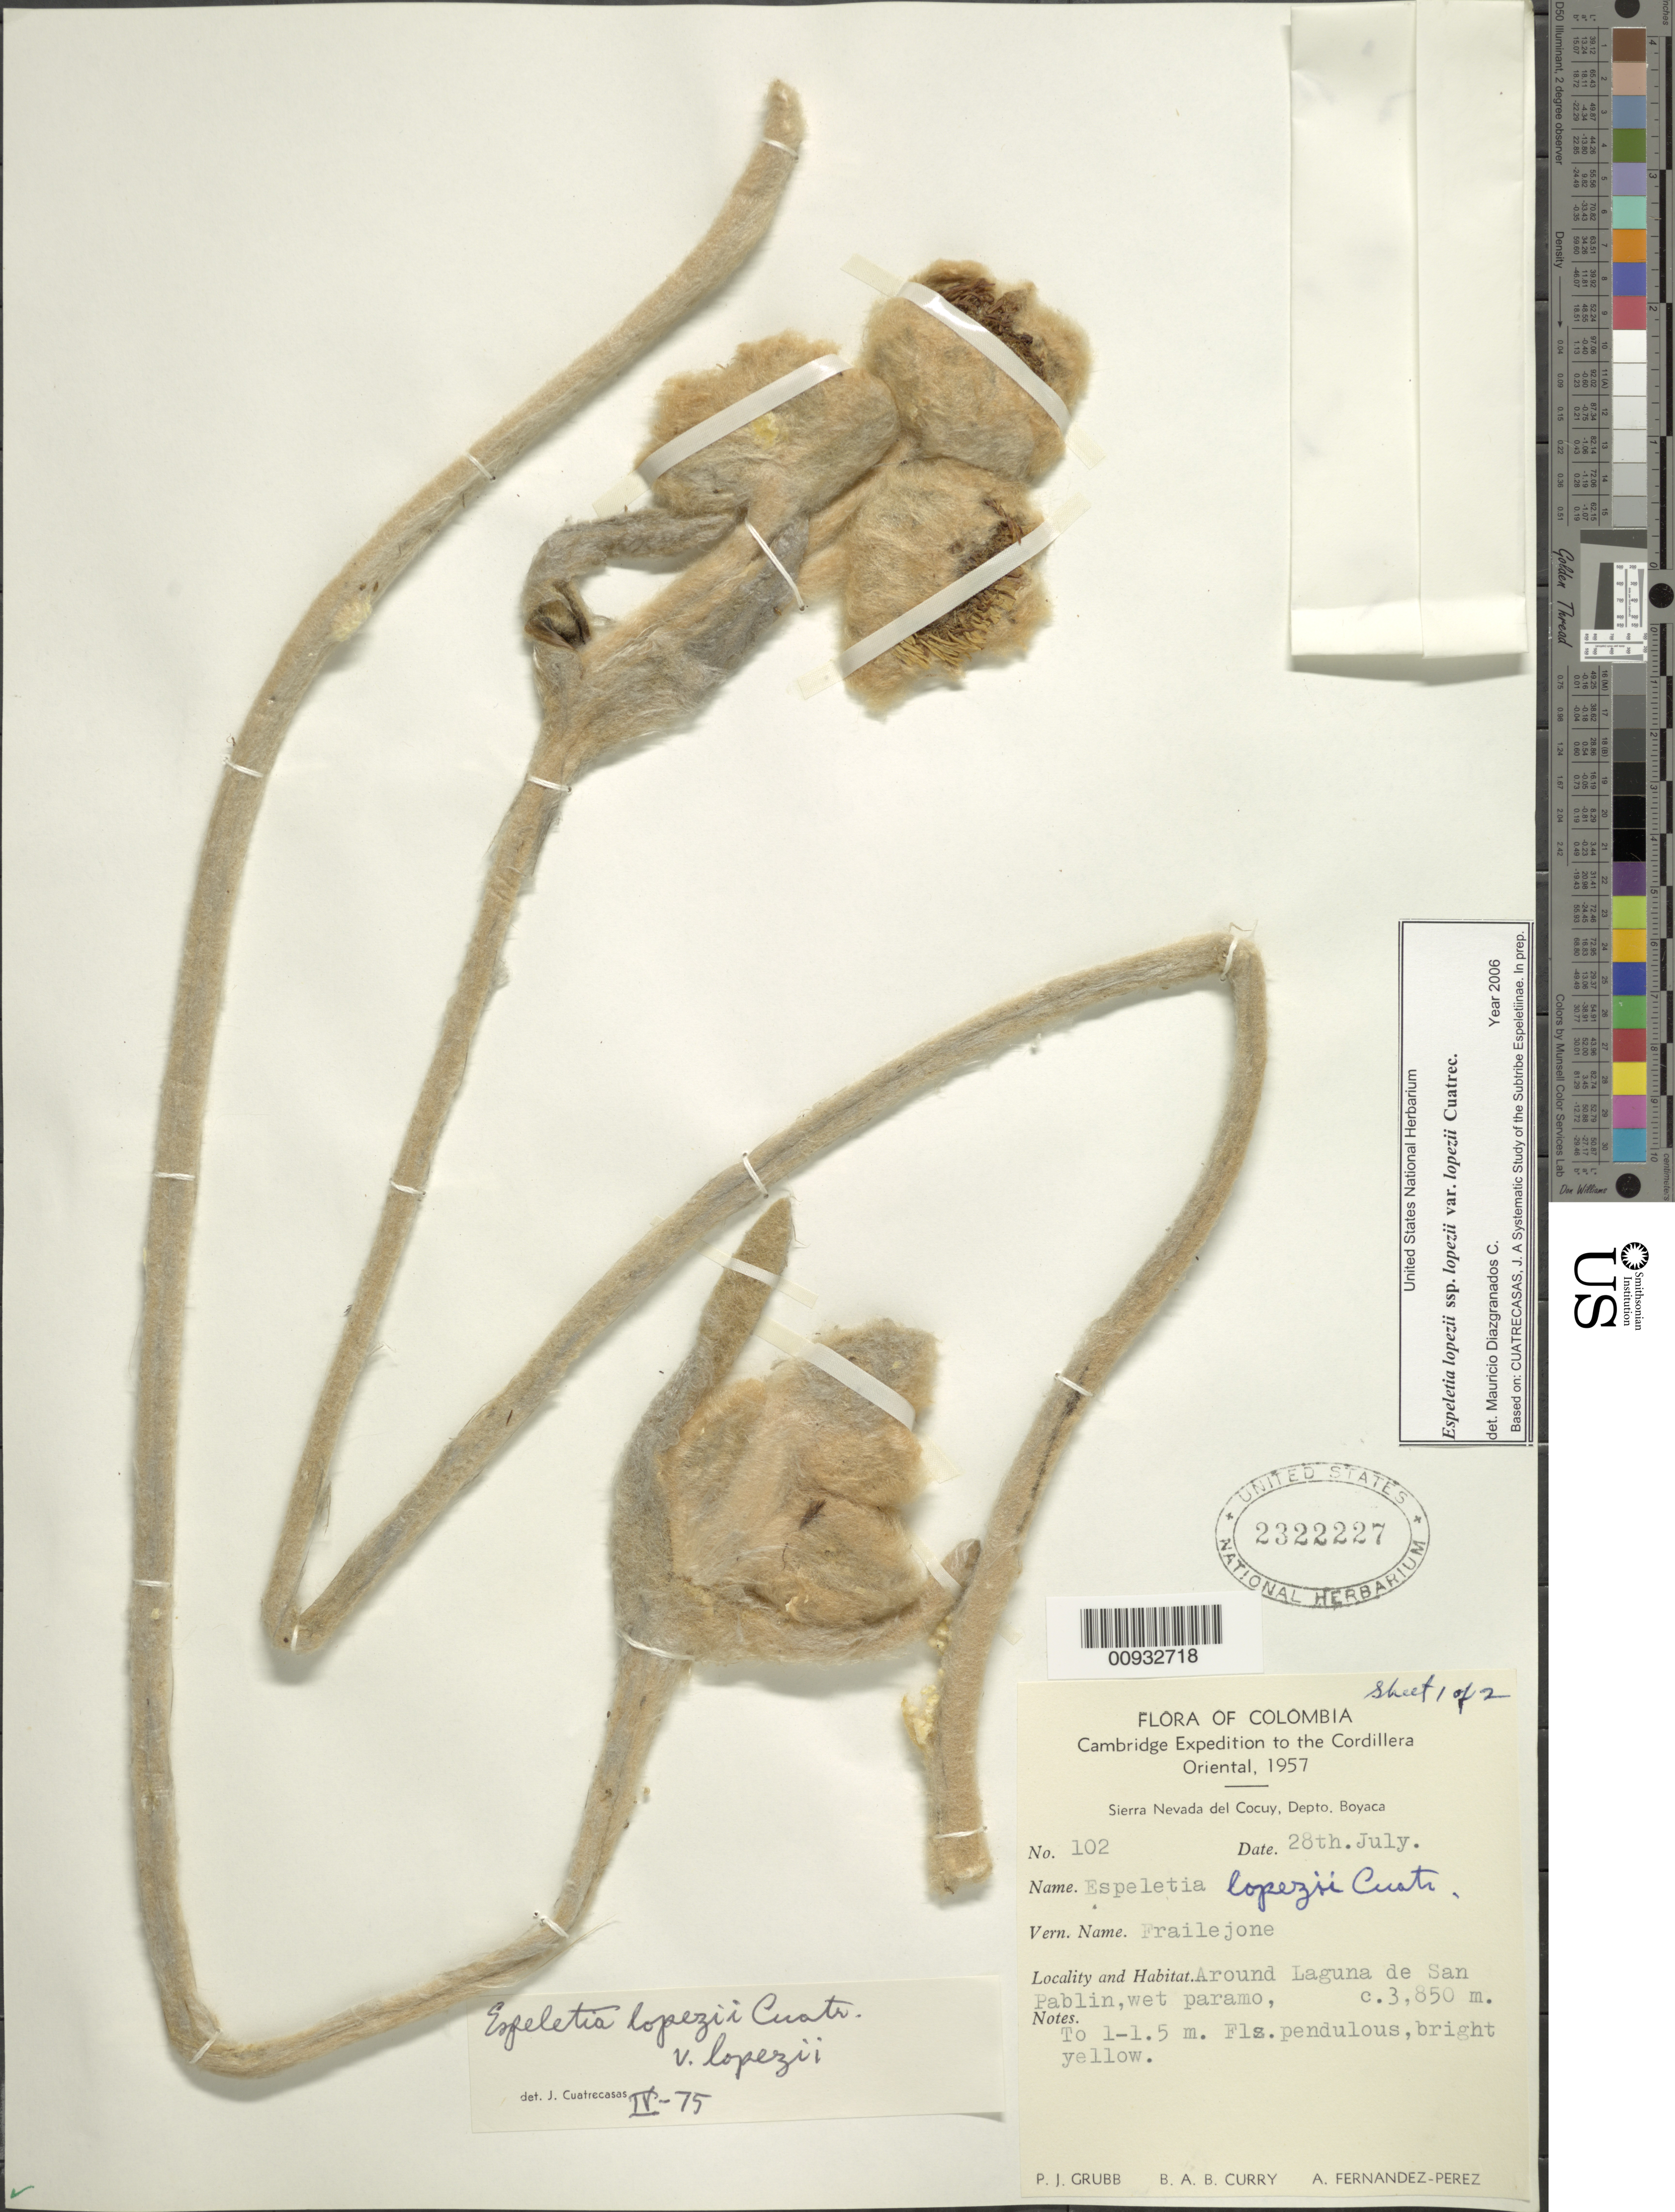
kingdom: Plantae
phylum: Tracheophyta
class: Magnoliopsida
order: Asterales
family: Asteraceae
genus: Espeletia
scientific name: Espeletia lopezii var. lopezi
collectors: P. J. Grubb, B. A. B. Curry & A. Fernández-Pérez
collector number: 102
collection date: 1957-07-28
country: Colombia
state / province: Boyacá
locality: Cambridge. Cordillera Oriental. Around Laguna de San Pablin. Sierra Nevada del Cocuy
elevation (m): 3850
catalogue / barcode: US 2322227